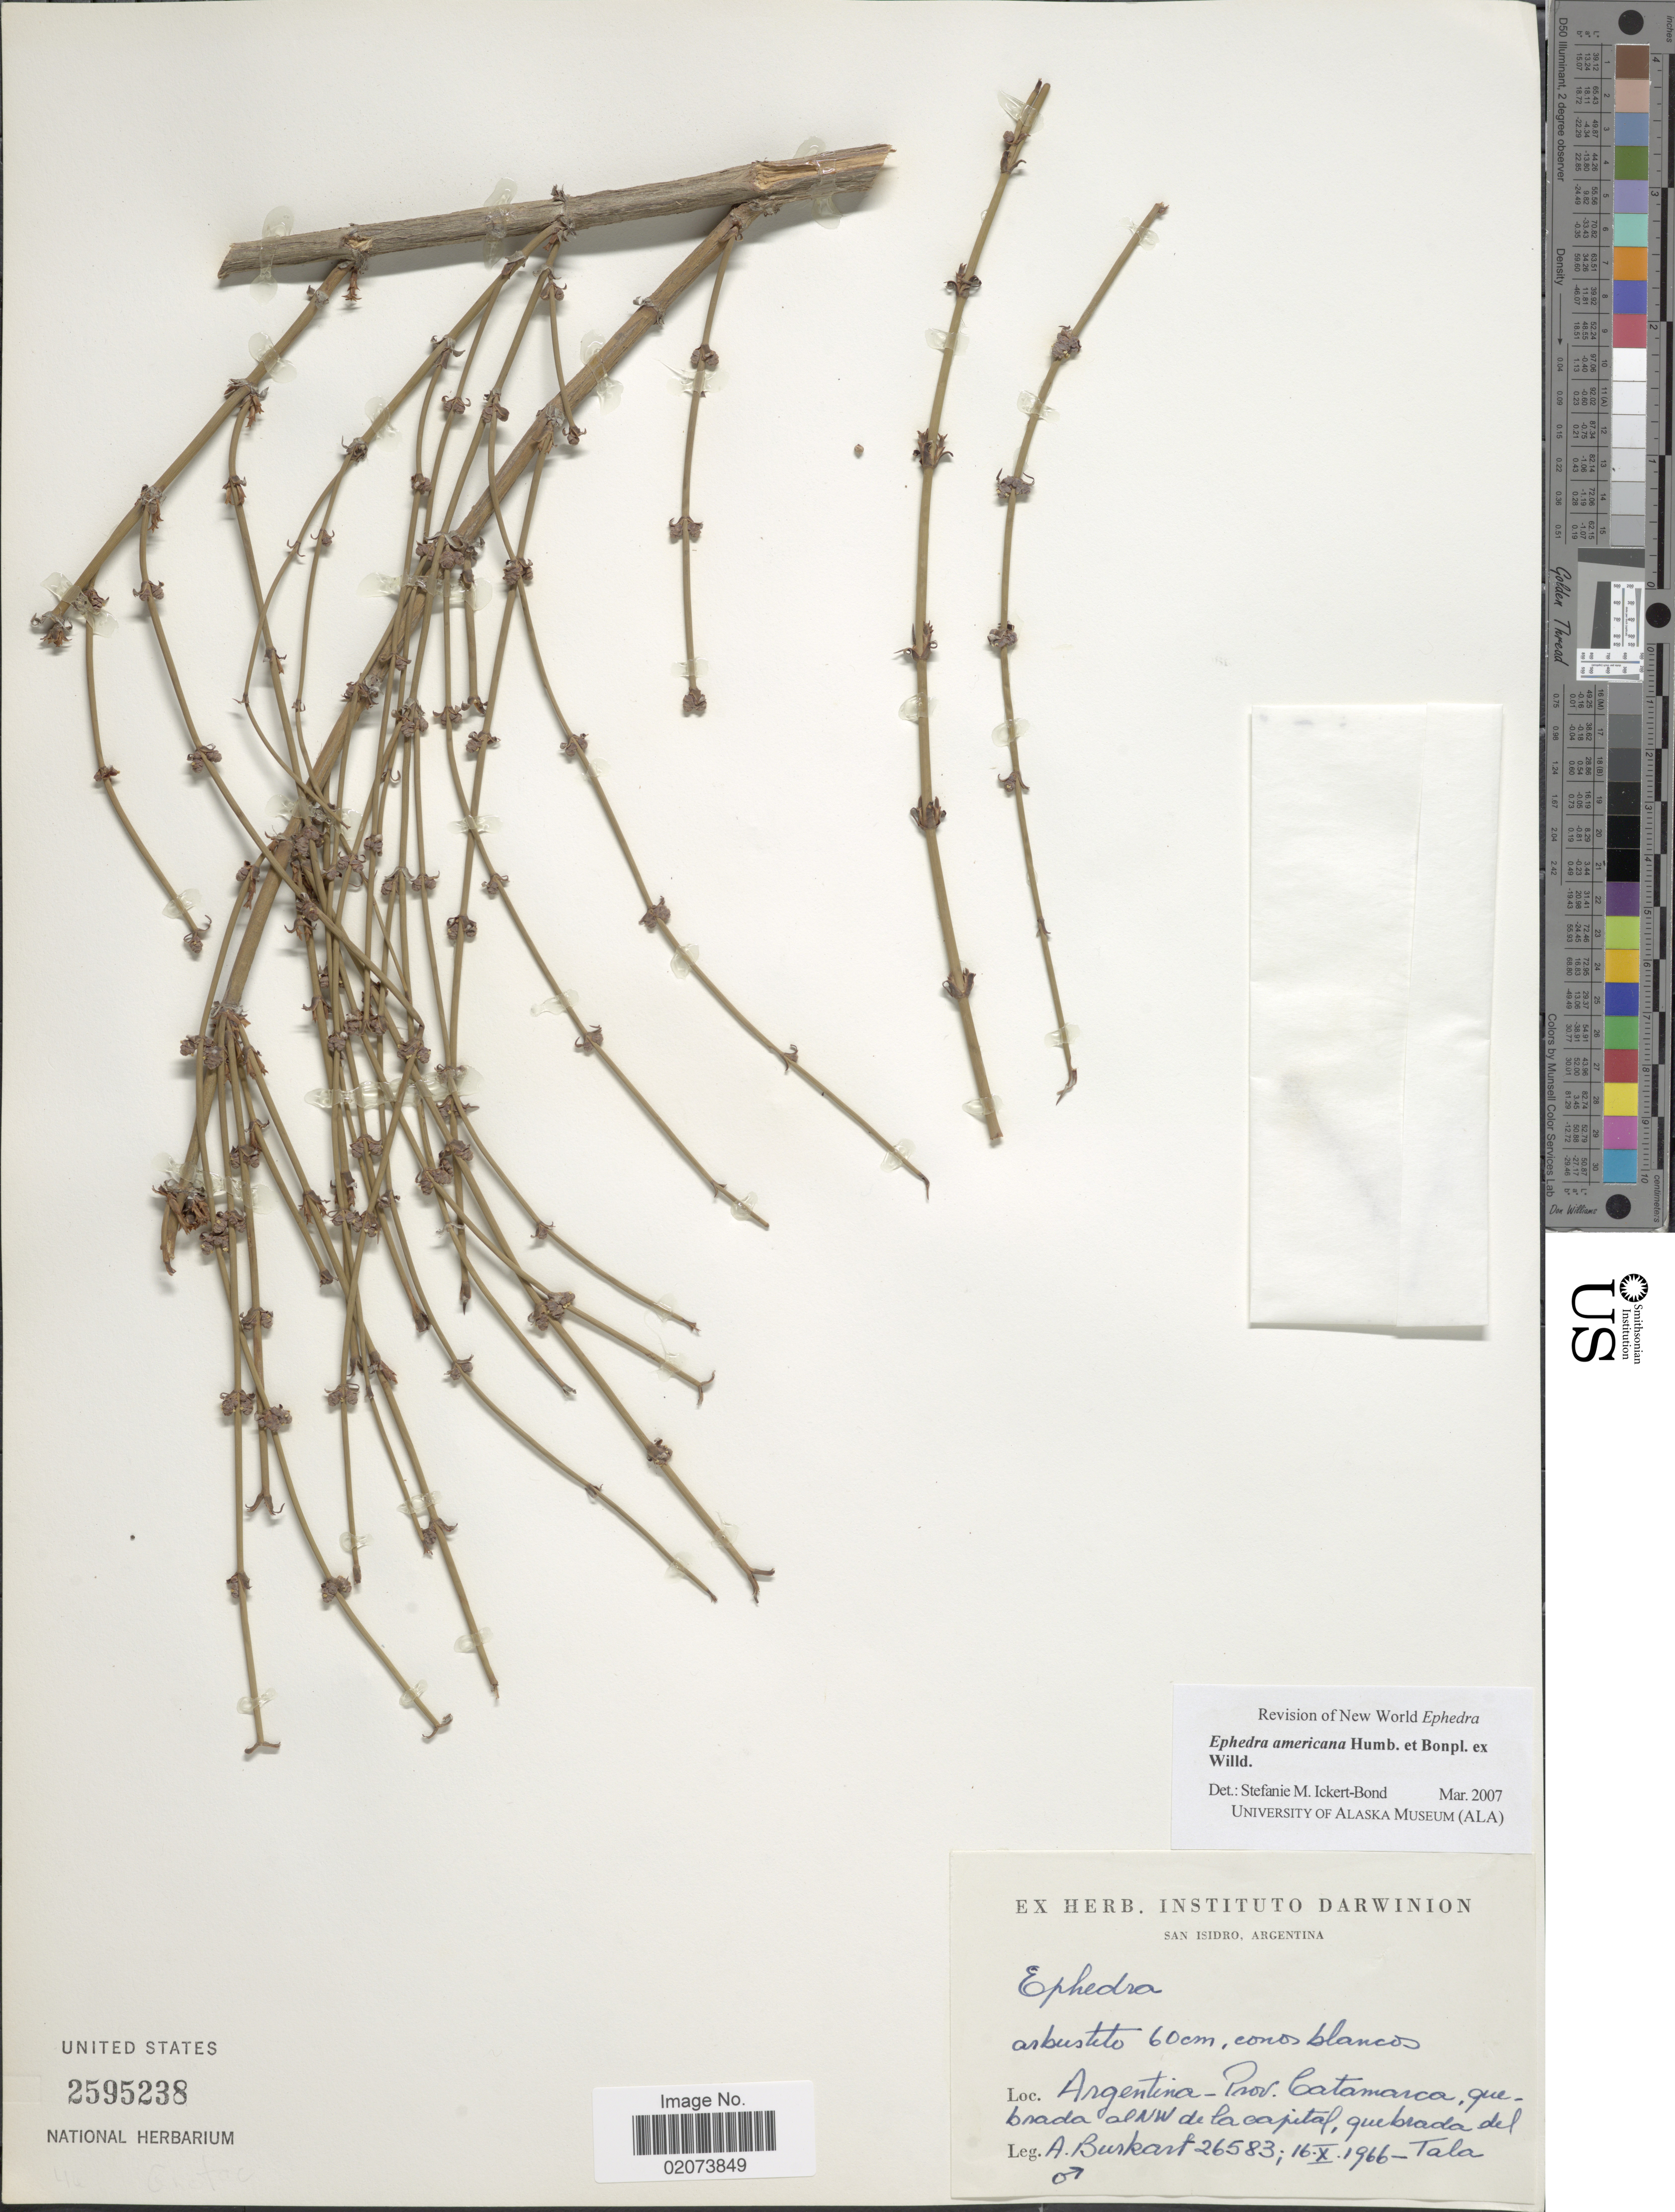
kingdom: Plantae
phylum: Tracheophyta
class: Gnetopsida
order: Ephedrales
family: Ephedraceae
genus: Ephedra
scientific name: Ephedra americana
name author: Humb. & Bonpl. ex Willd.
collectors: A. E. Burkart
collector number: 26583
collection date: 1966-10-16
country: Argentina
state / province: Catamarca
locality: San Isidro, Argentina, Prov. Catamarca, quebrada al NW de la capital, quebrada del Tala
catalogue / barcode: US 2595238